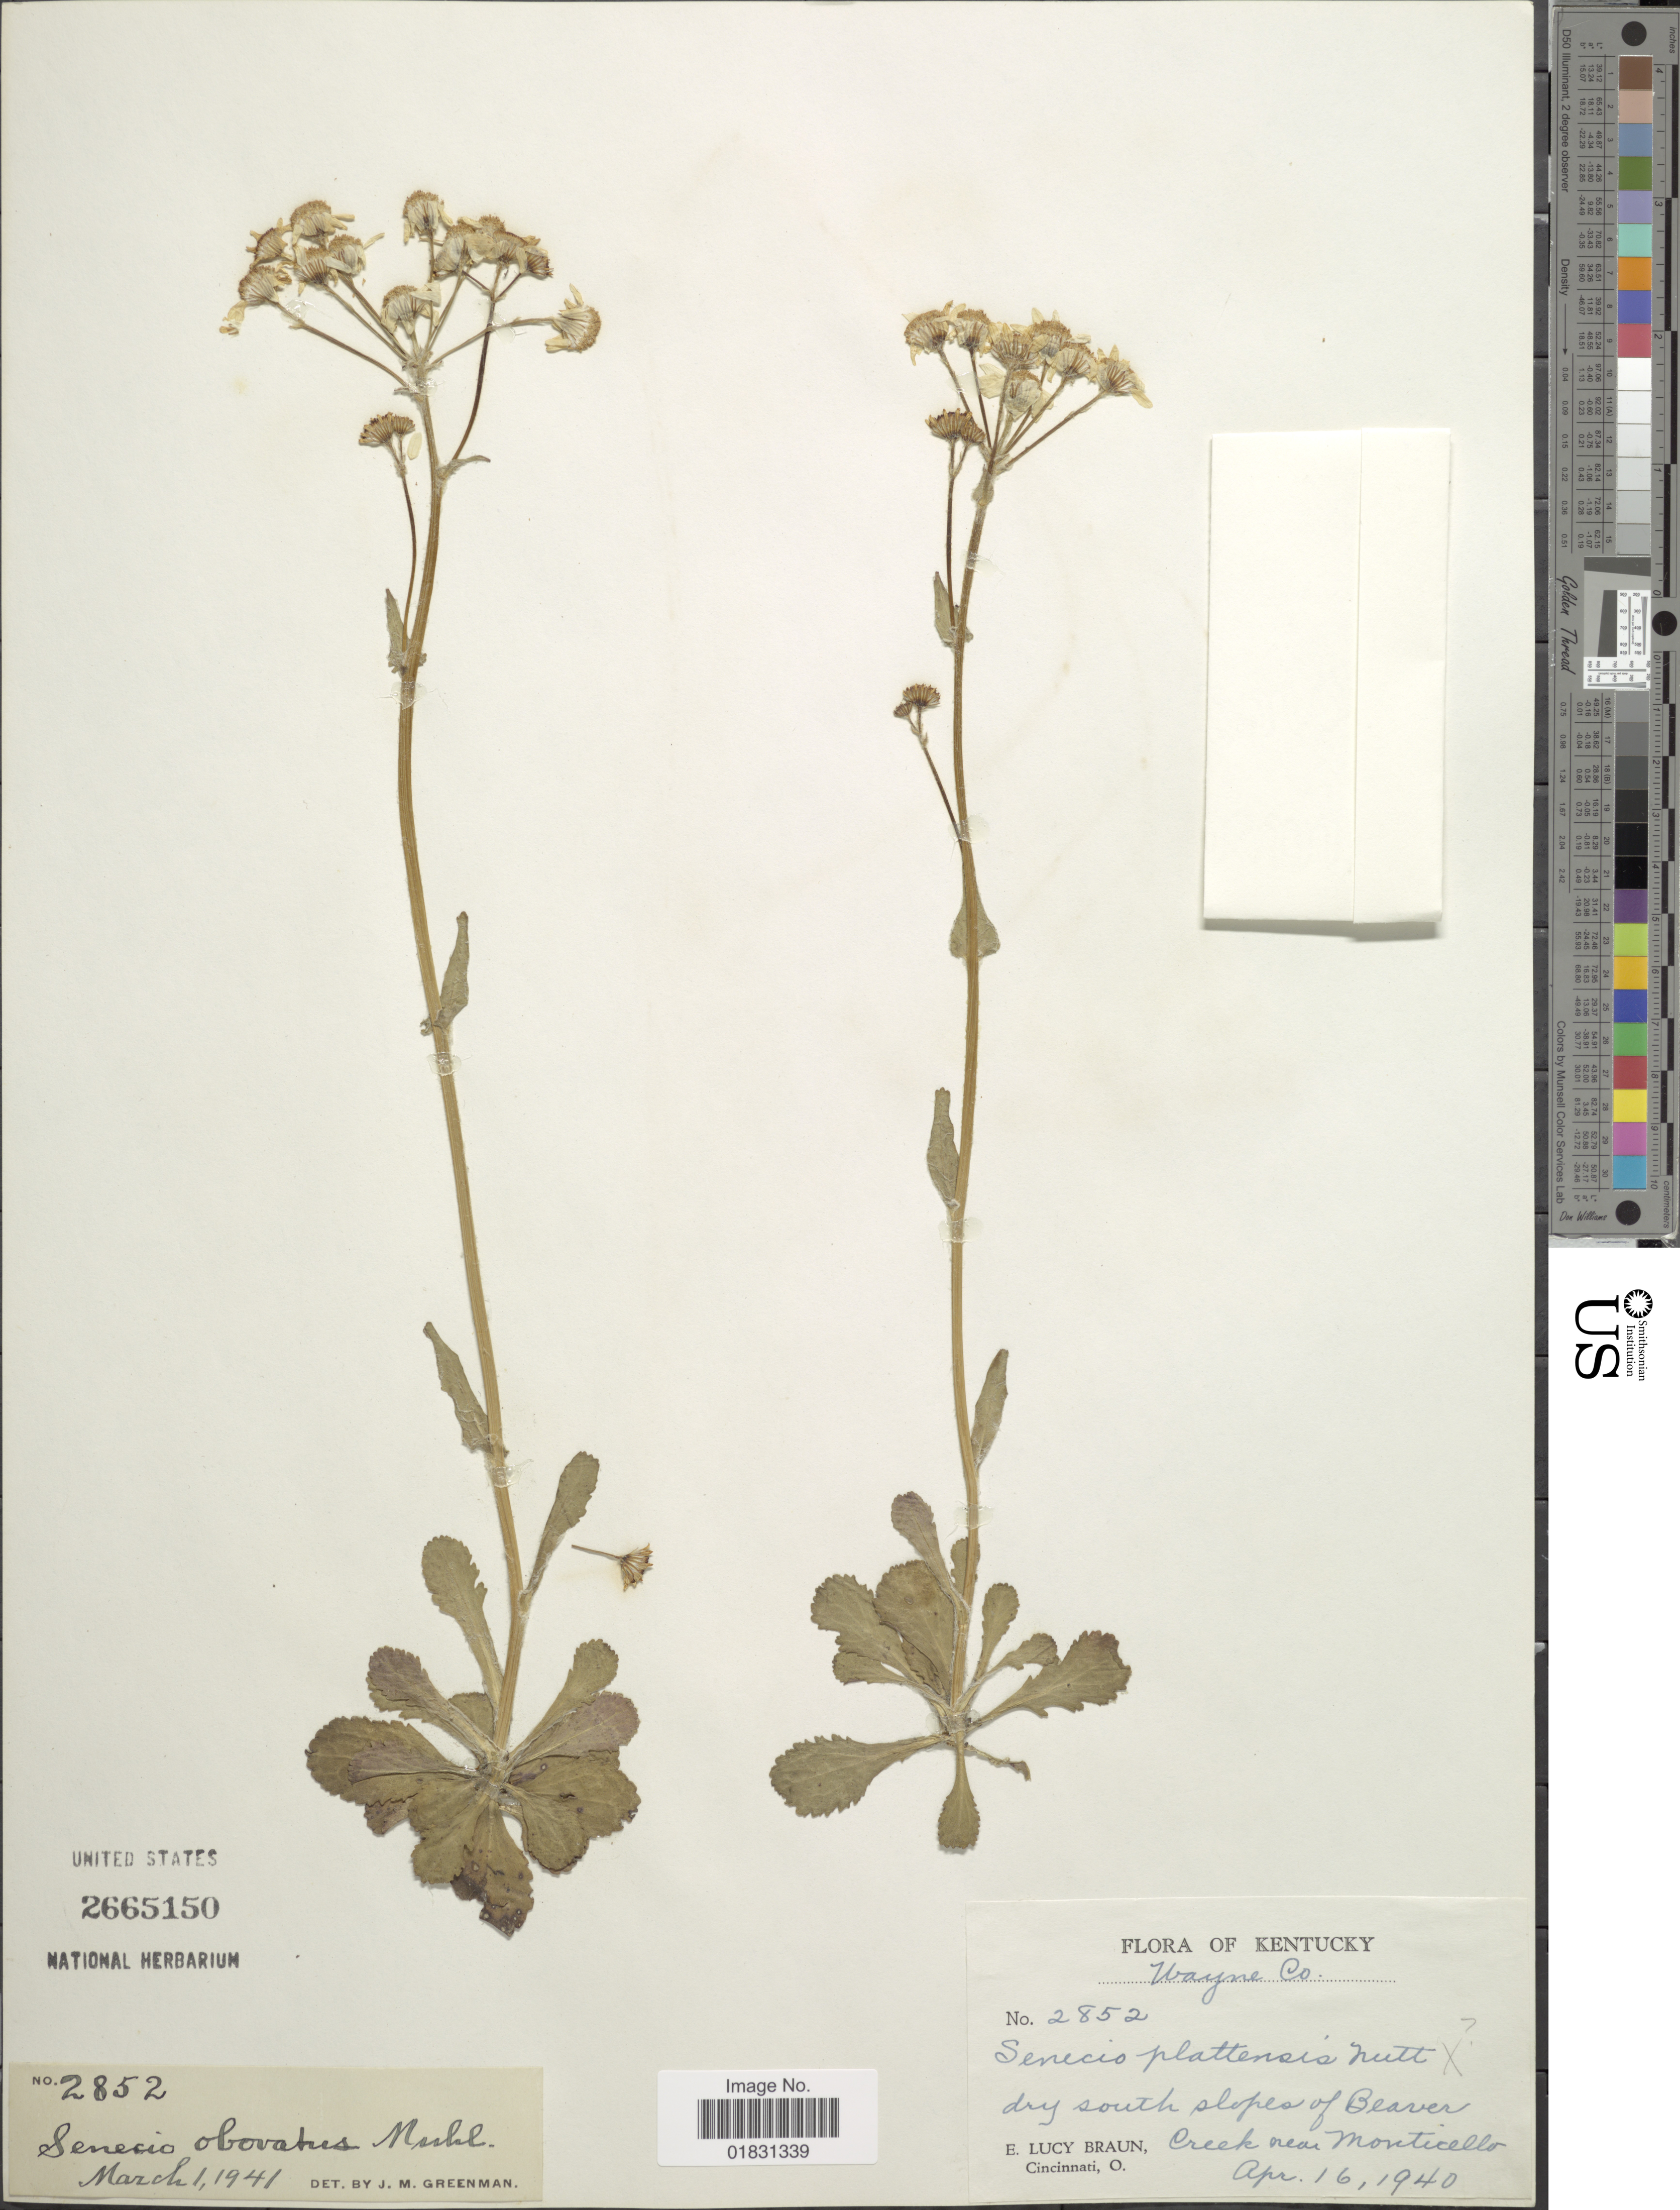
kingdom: Plantae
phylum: Tracheophyta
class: Magnoliopsida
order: Asterales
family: Asteraceae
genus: Packera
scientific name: Packera obovata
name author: (Muhl. ex Willd.) W.A. Weber & Á. Löve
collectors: E. L. Braun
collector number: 2852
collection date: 1940-04-16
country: United States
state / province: Kentucky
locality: Wayne Co, dry south slopes of beaver Creek near Monticello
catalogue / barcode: US 2665150